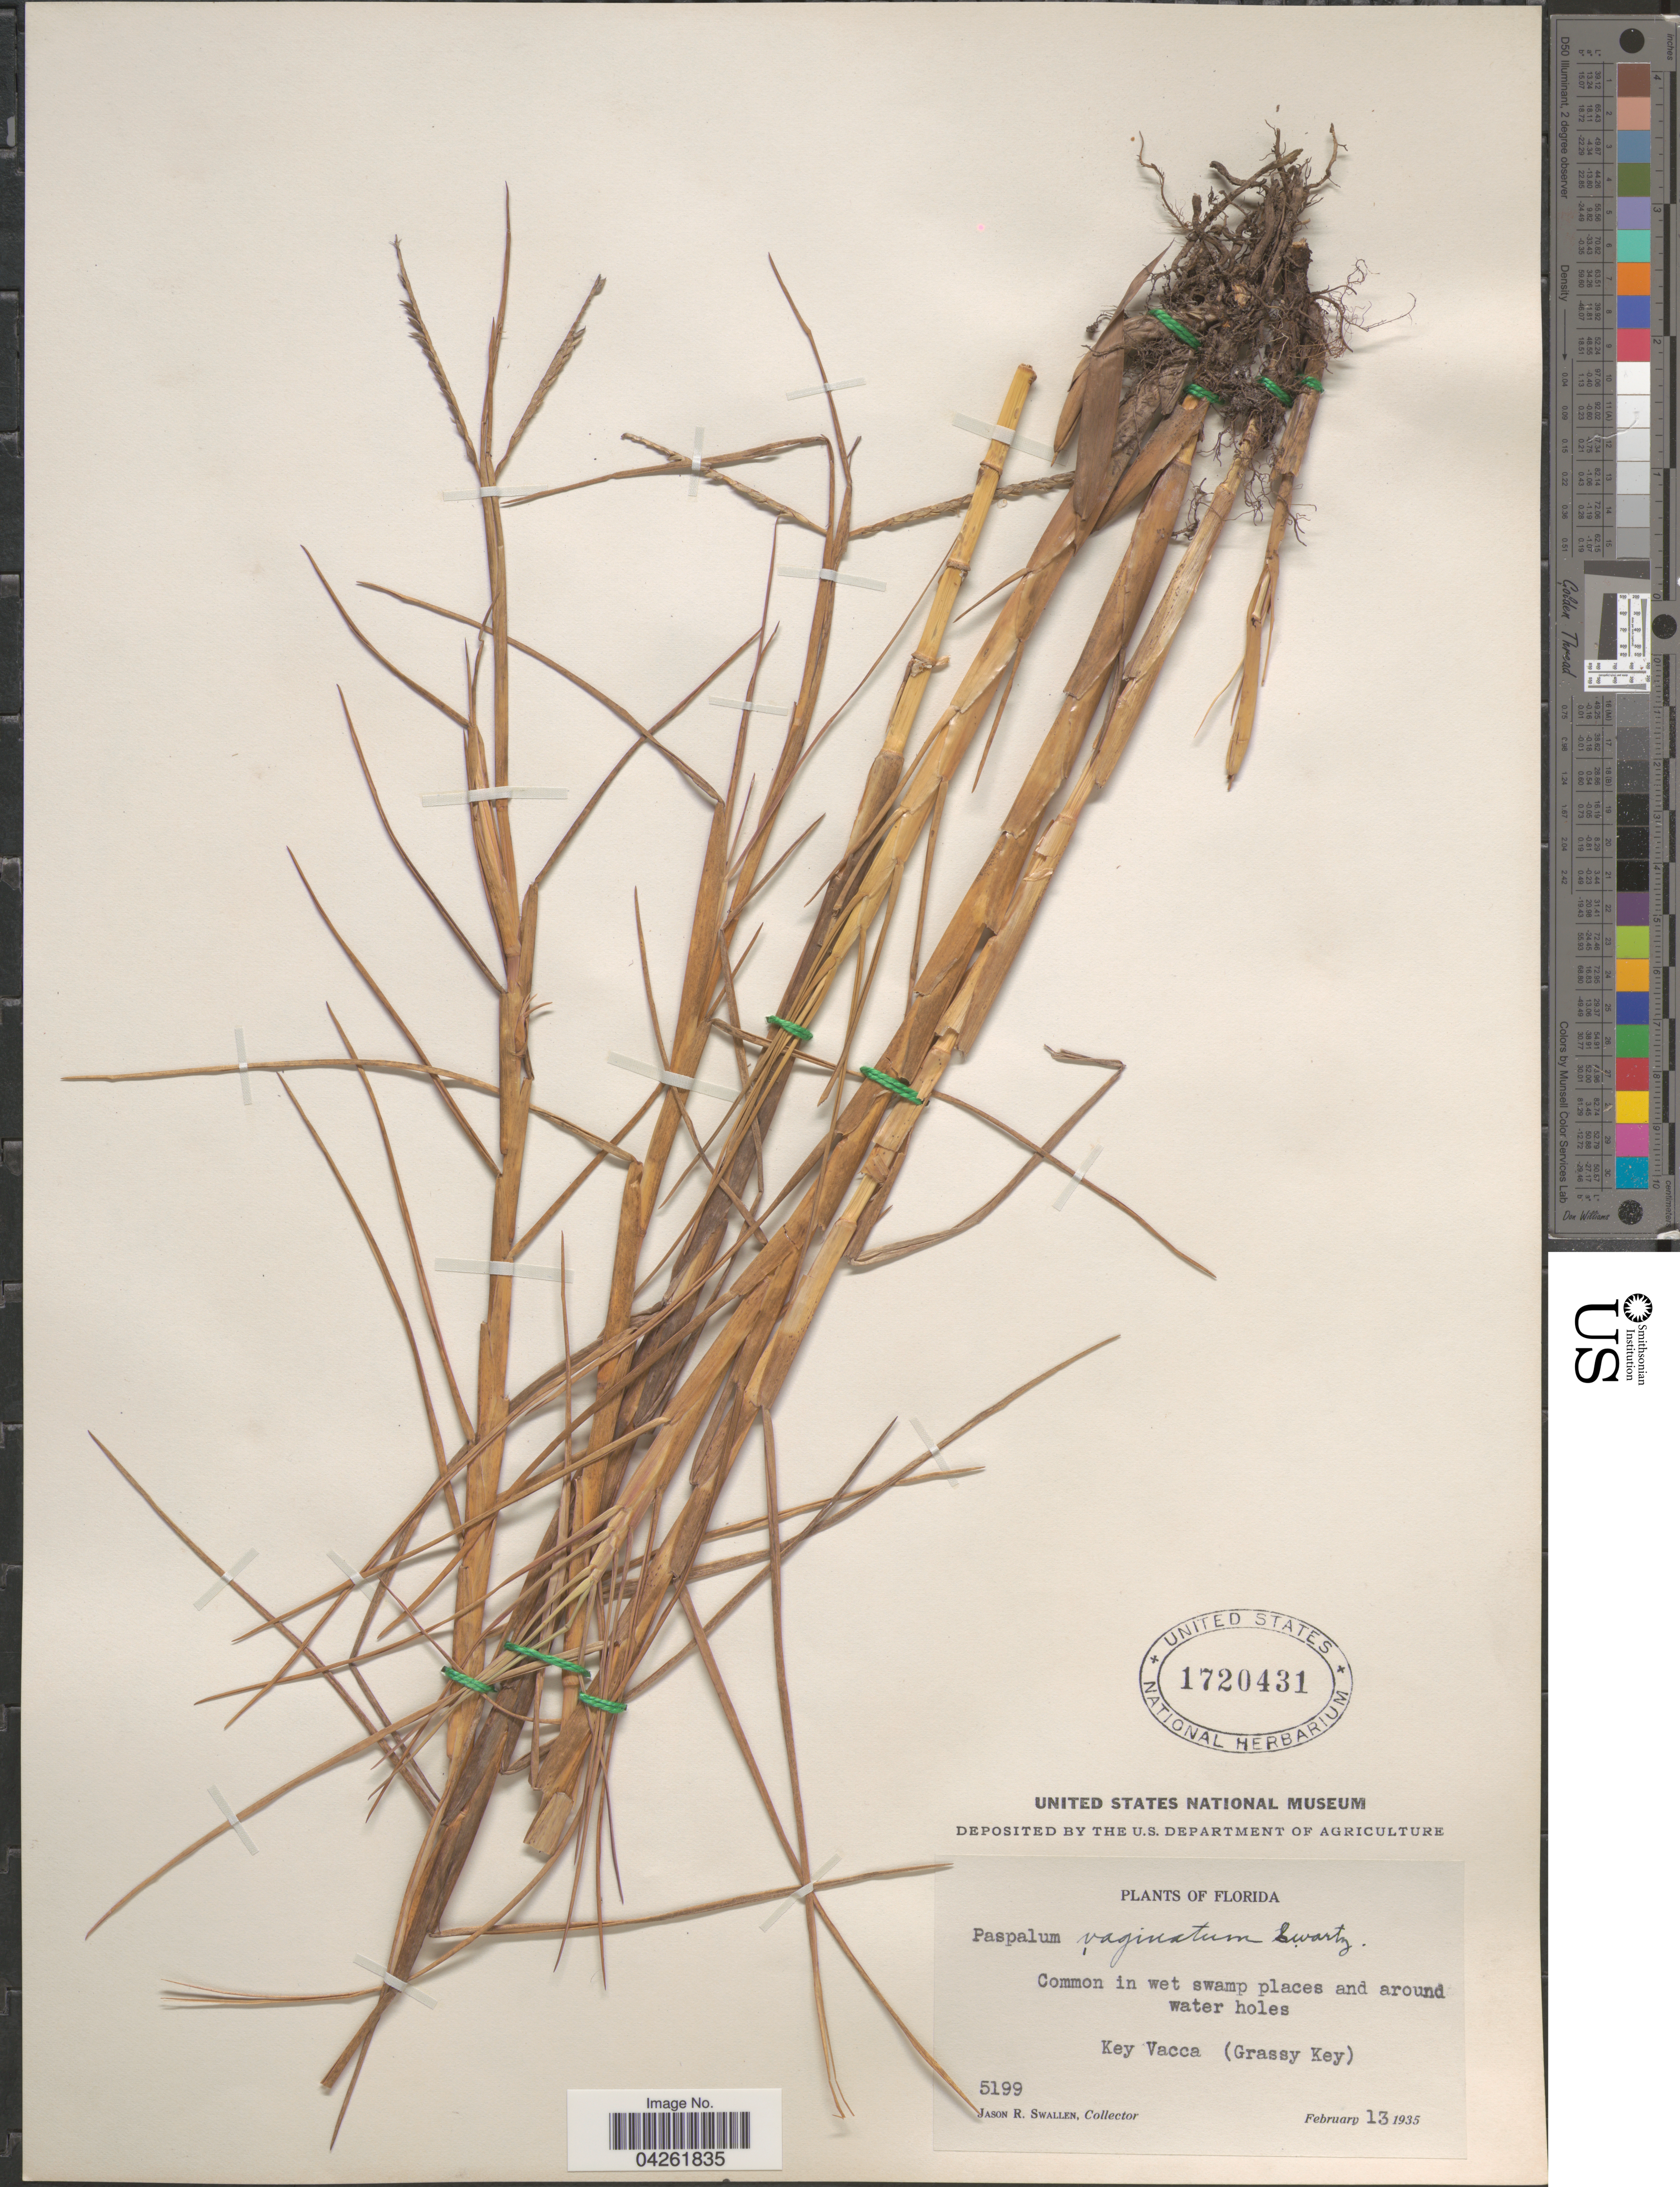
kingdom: Plantae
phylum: Tracheophyta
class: Liliopsida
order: Poales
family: Poaceae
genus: Paspalum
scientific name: Paspalum distichum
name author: L.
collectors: J. R. Swallen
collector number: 5199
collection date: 1935-02-13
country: United States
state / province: Florida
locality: Common in wet swamp places and around water holes. Key Vacca (Grassy Key).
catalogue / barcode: US 1720431